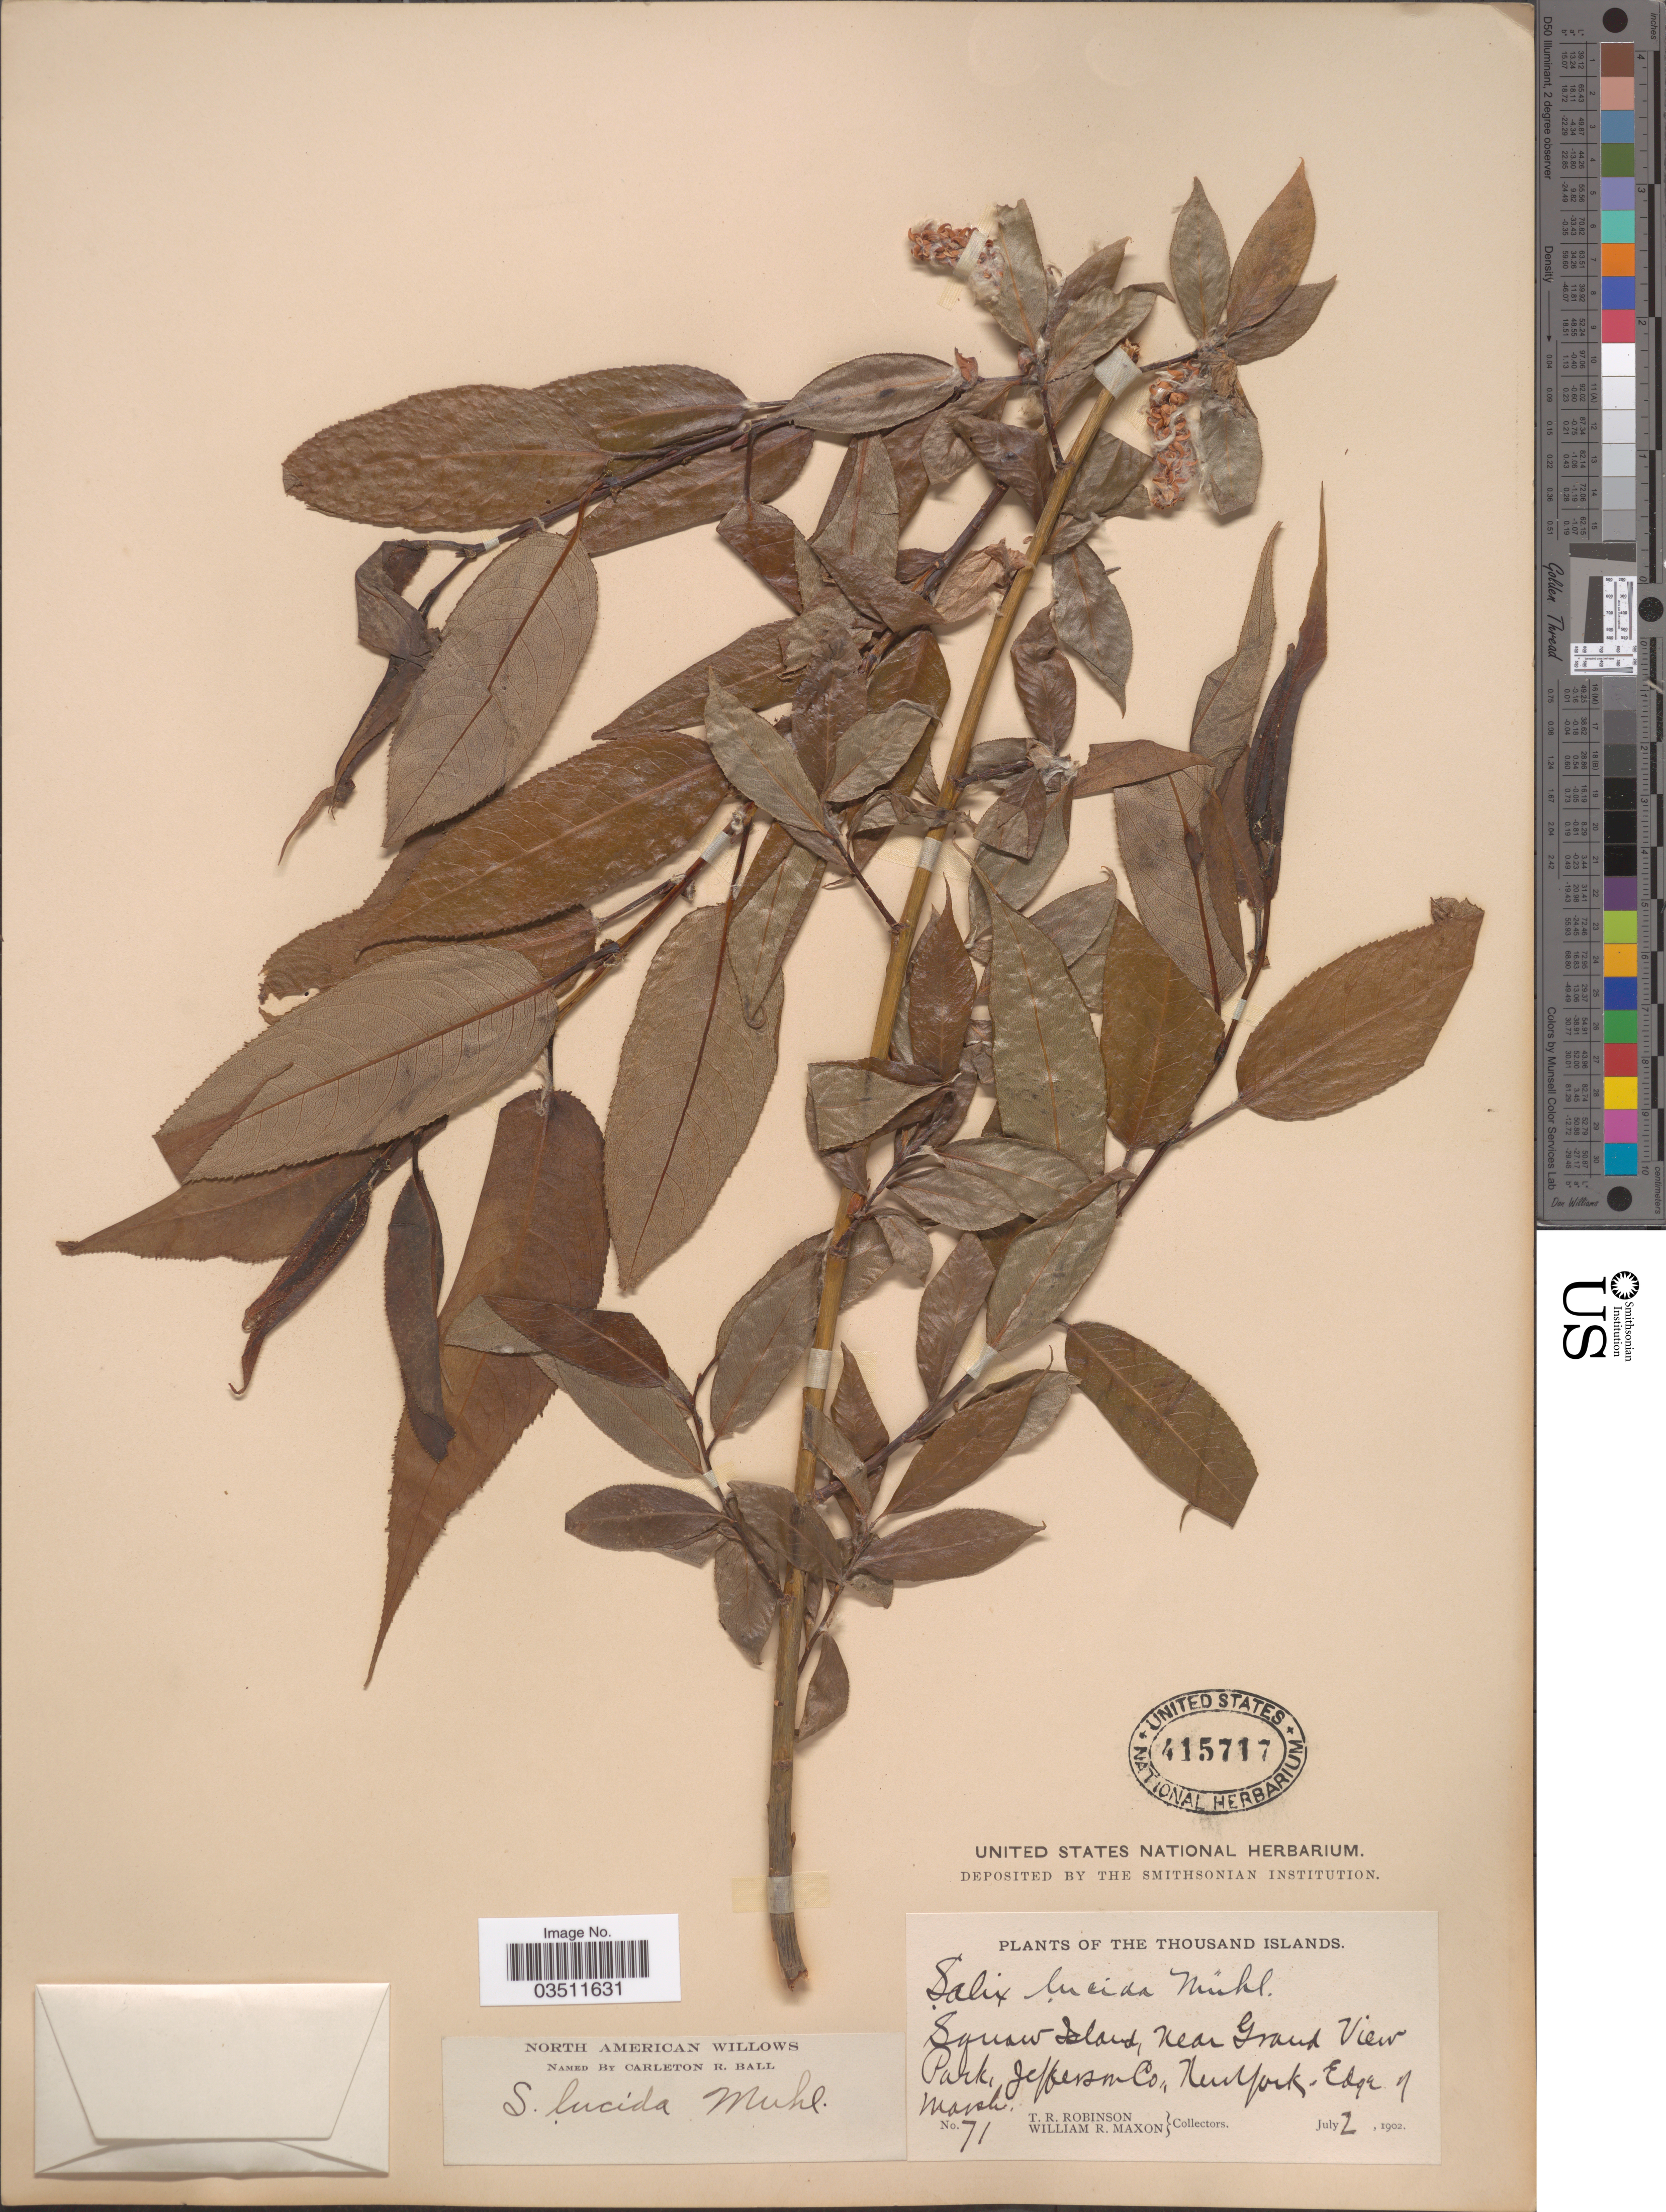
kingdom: Plantae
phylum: Tracheophyta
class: Magnoliopsida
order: Malpighiales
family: Salicaceae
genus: Salix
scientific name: Salix lucida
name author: Muhl.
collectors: T. R. Robinson & W. R. Maxon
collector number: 71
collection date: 1902-07-02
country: United States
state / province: New York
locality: The Thousand Islands. Squaw Island, near Grand View Park, Jefferson Co. Edge of marsh.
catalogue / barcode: US 415717